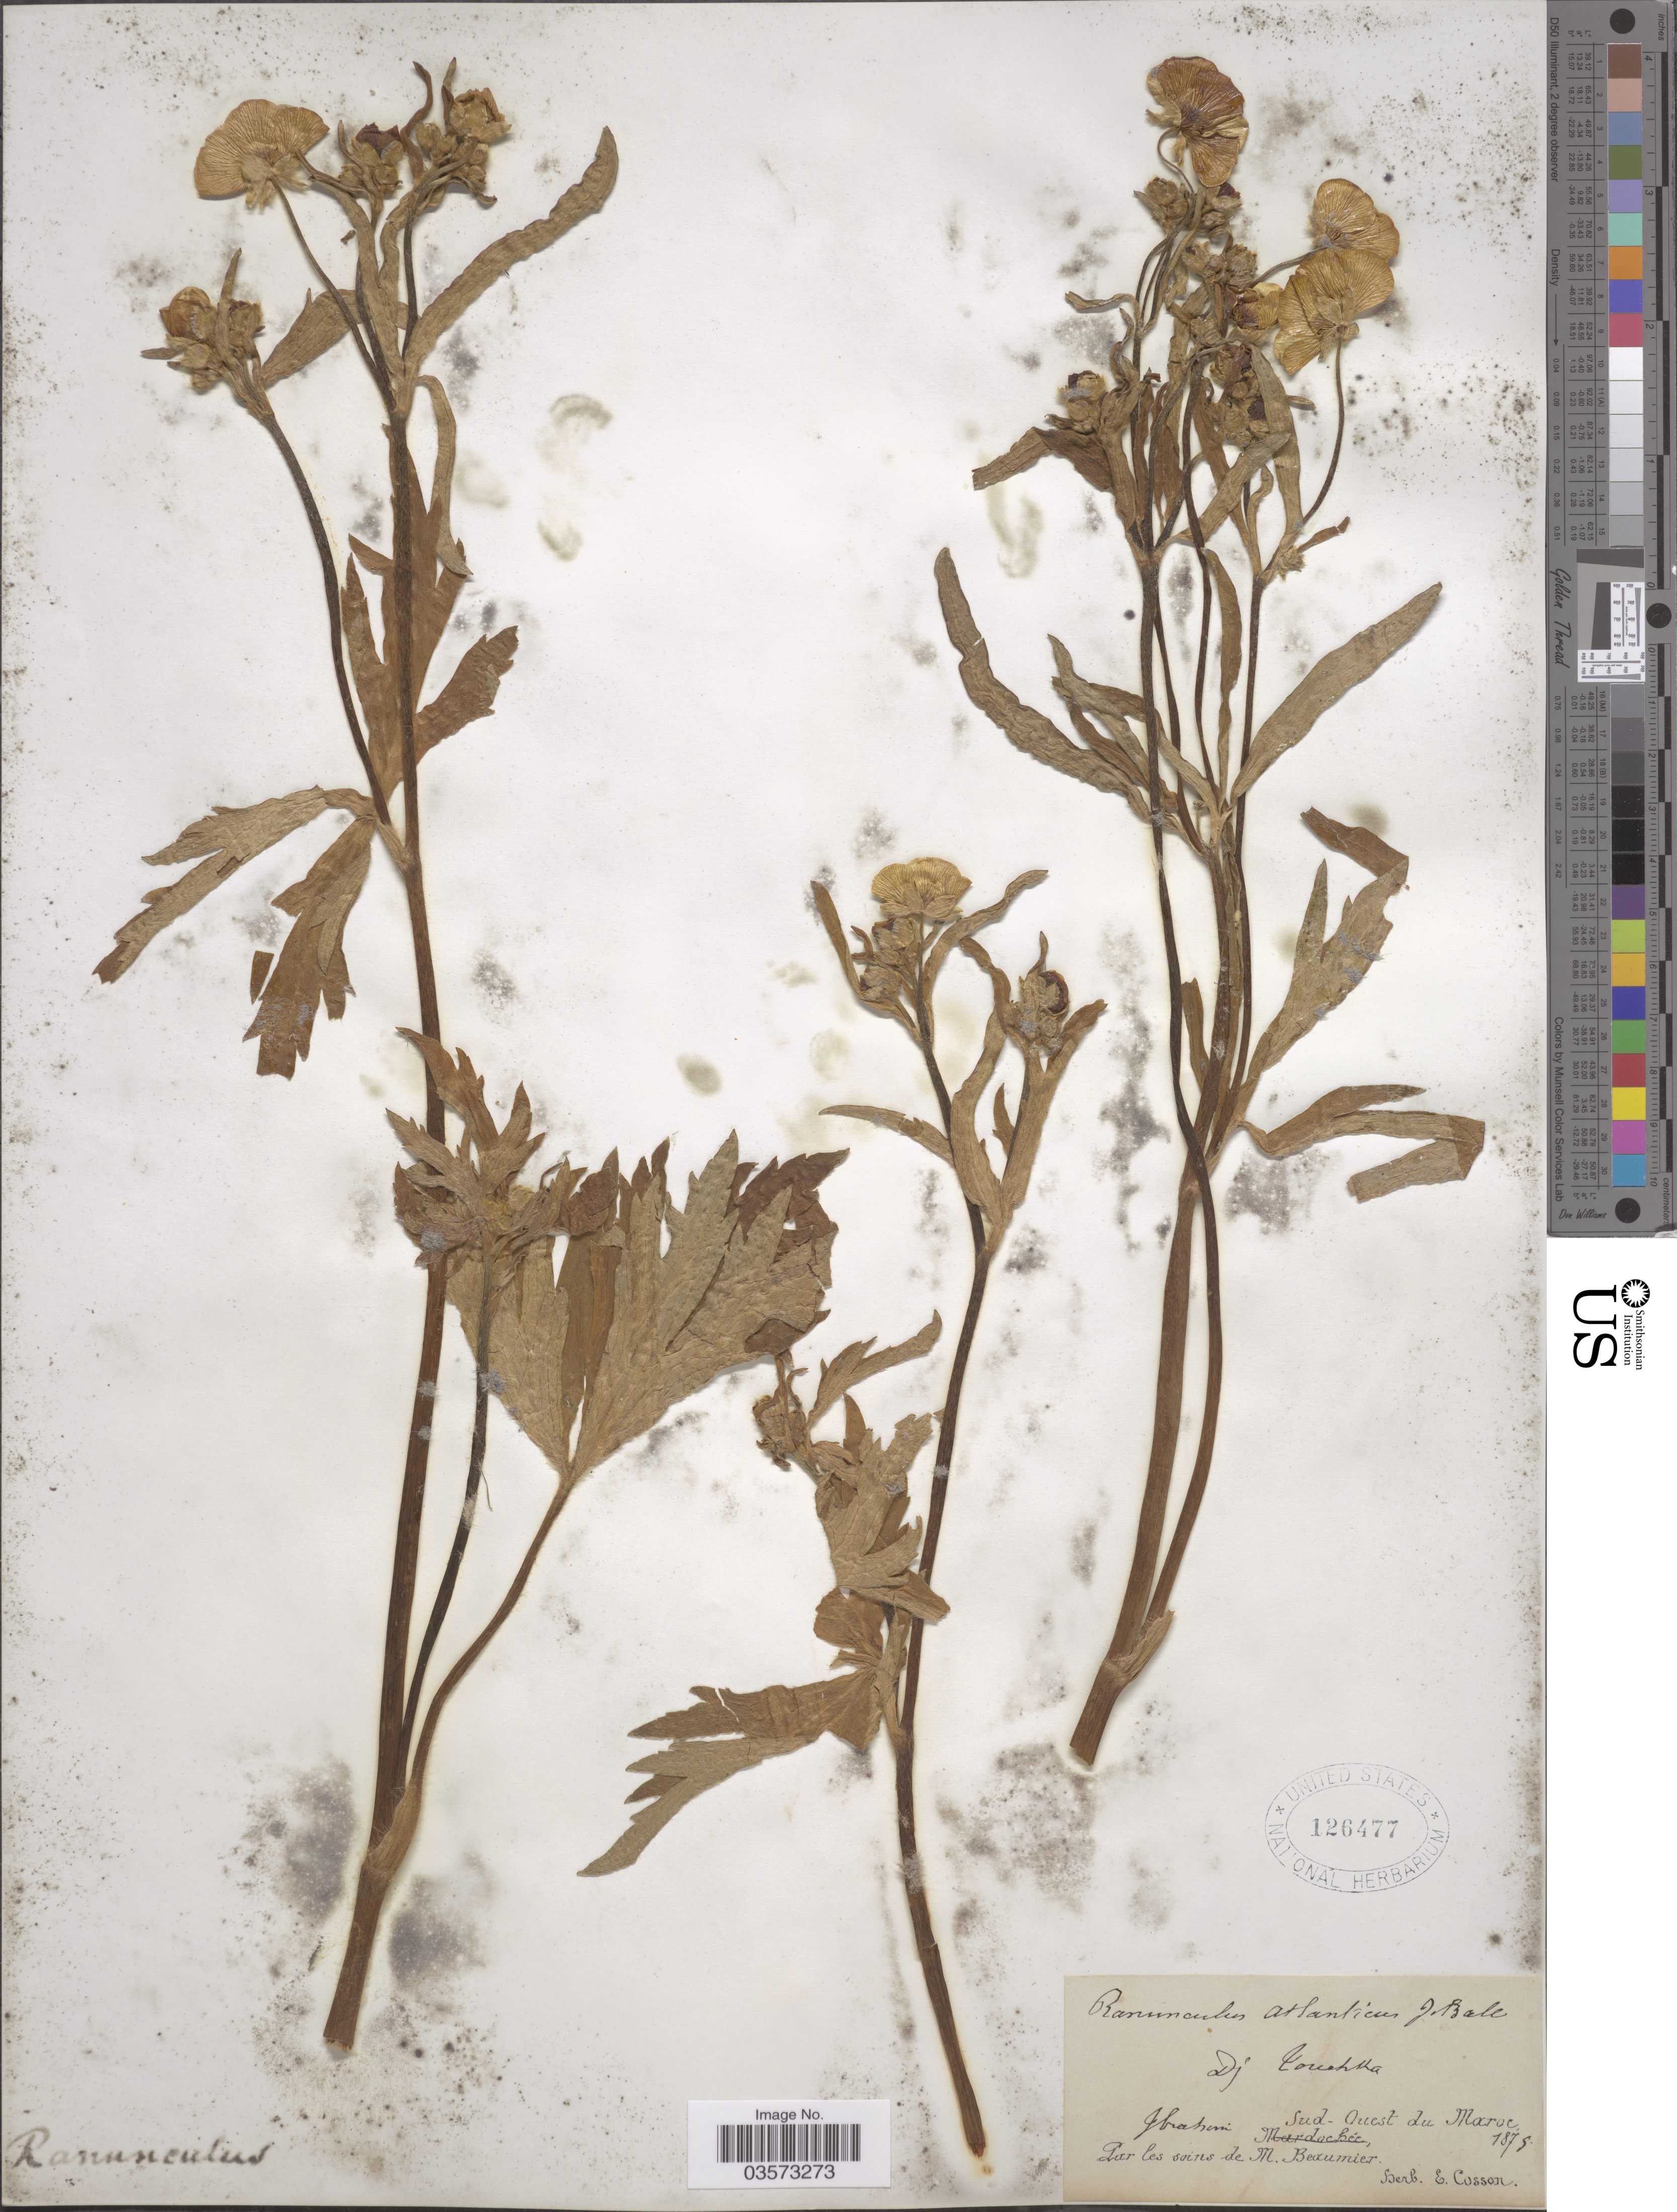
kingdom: Plantae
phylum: Tracheophyta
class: Magnoliopsida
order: Ranunculales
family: Ranunculaceae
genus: Ranunculus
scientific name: Ranunculus atlanticus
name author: Ball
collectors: -. Ibrahim & M. Beaumier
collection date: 1875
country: Morocco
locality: Sud-Ouest du Maroc.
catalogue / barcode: US 126477